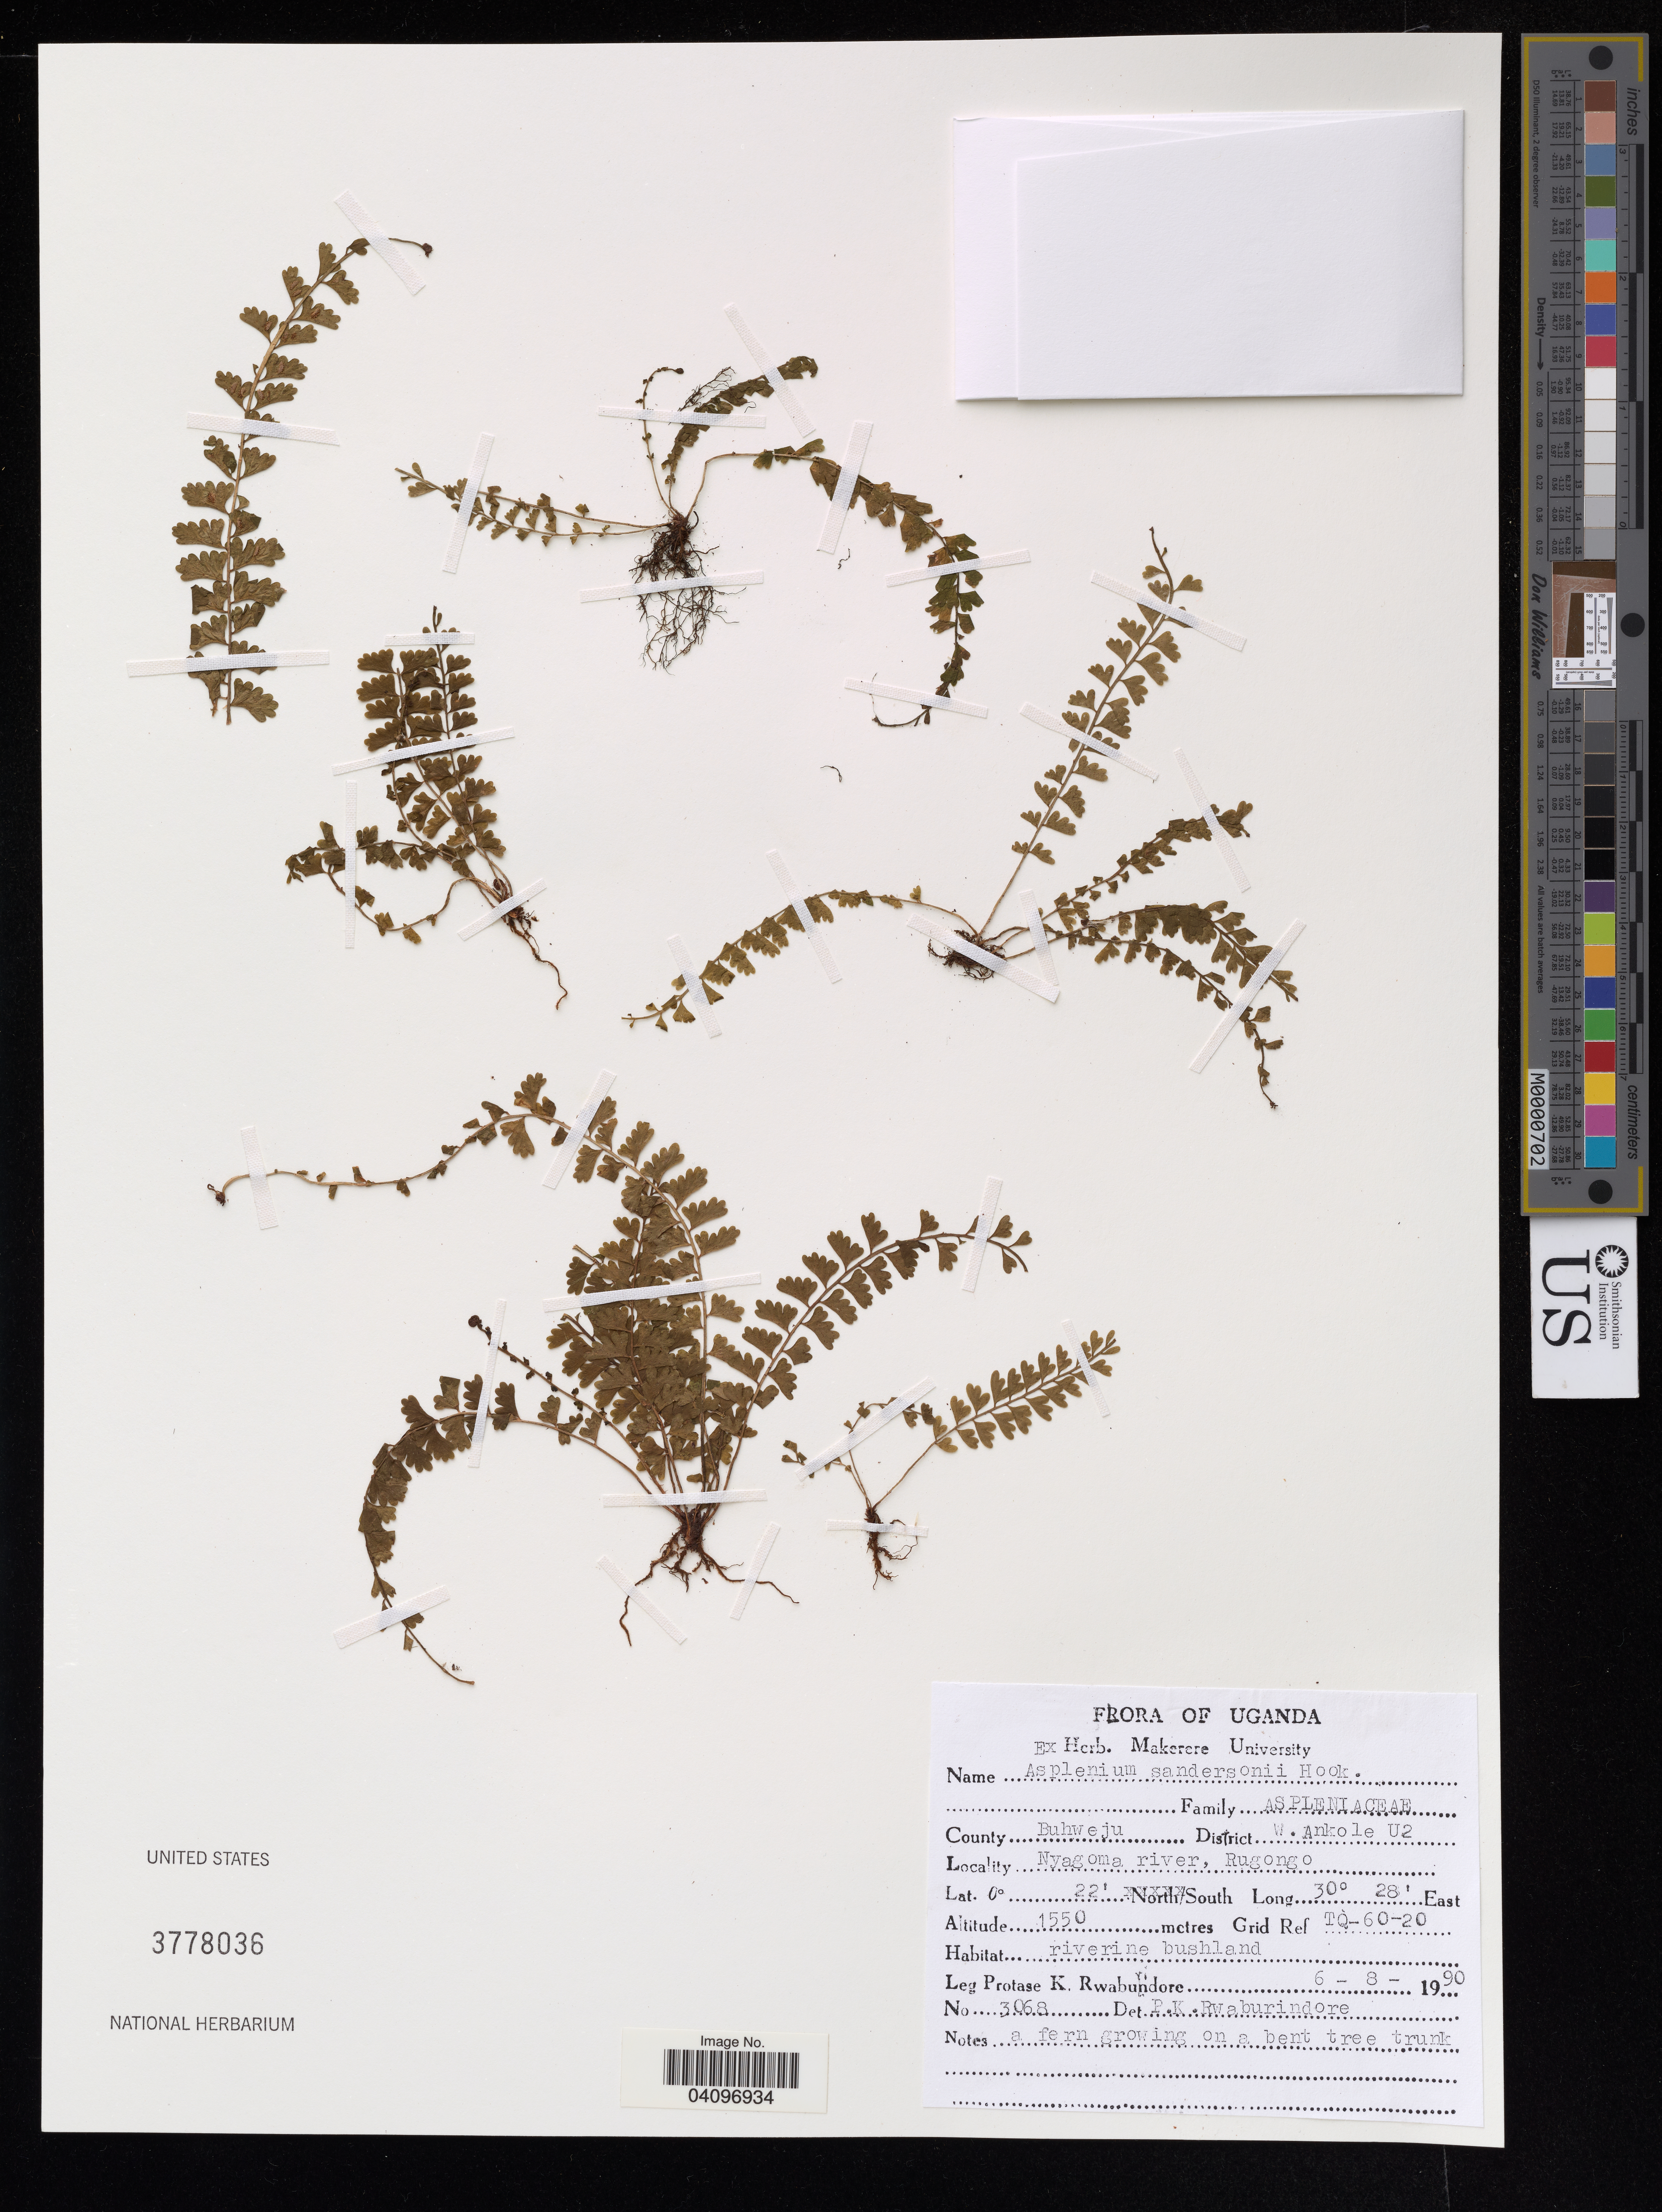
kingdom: Plantae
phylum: Tracheophyta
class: Polypodiopsida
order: Polypodiales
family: Aspleniaceae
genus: Asplenium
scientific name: Asplenium sandersonii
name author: Hook.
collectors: P. Rwaburindore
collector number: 3068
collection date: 1990-08-06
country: Uganda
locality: Buhweju. W. Ankole U2. Nyagoma river, Rugongo.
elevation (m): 1550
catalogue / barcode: US 3778036